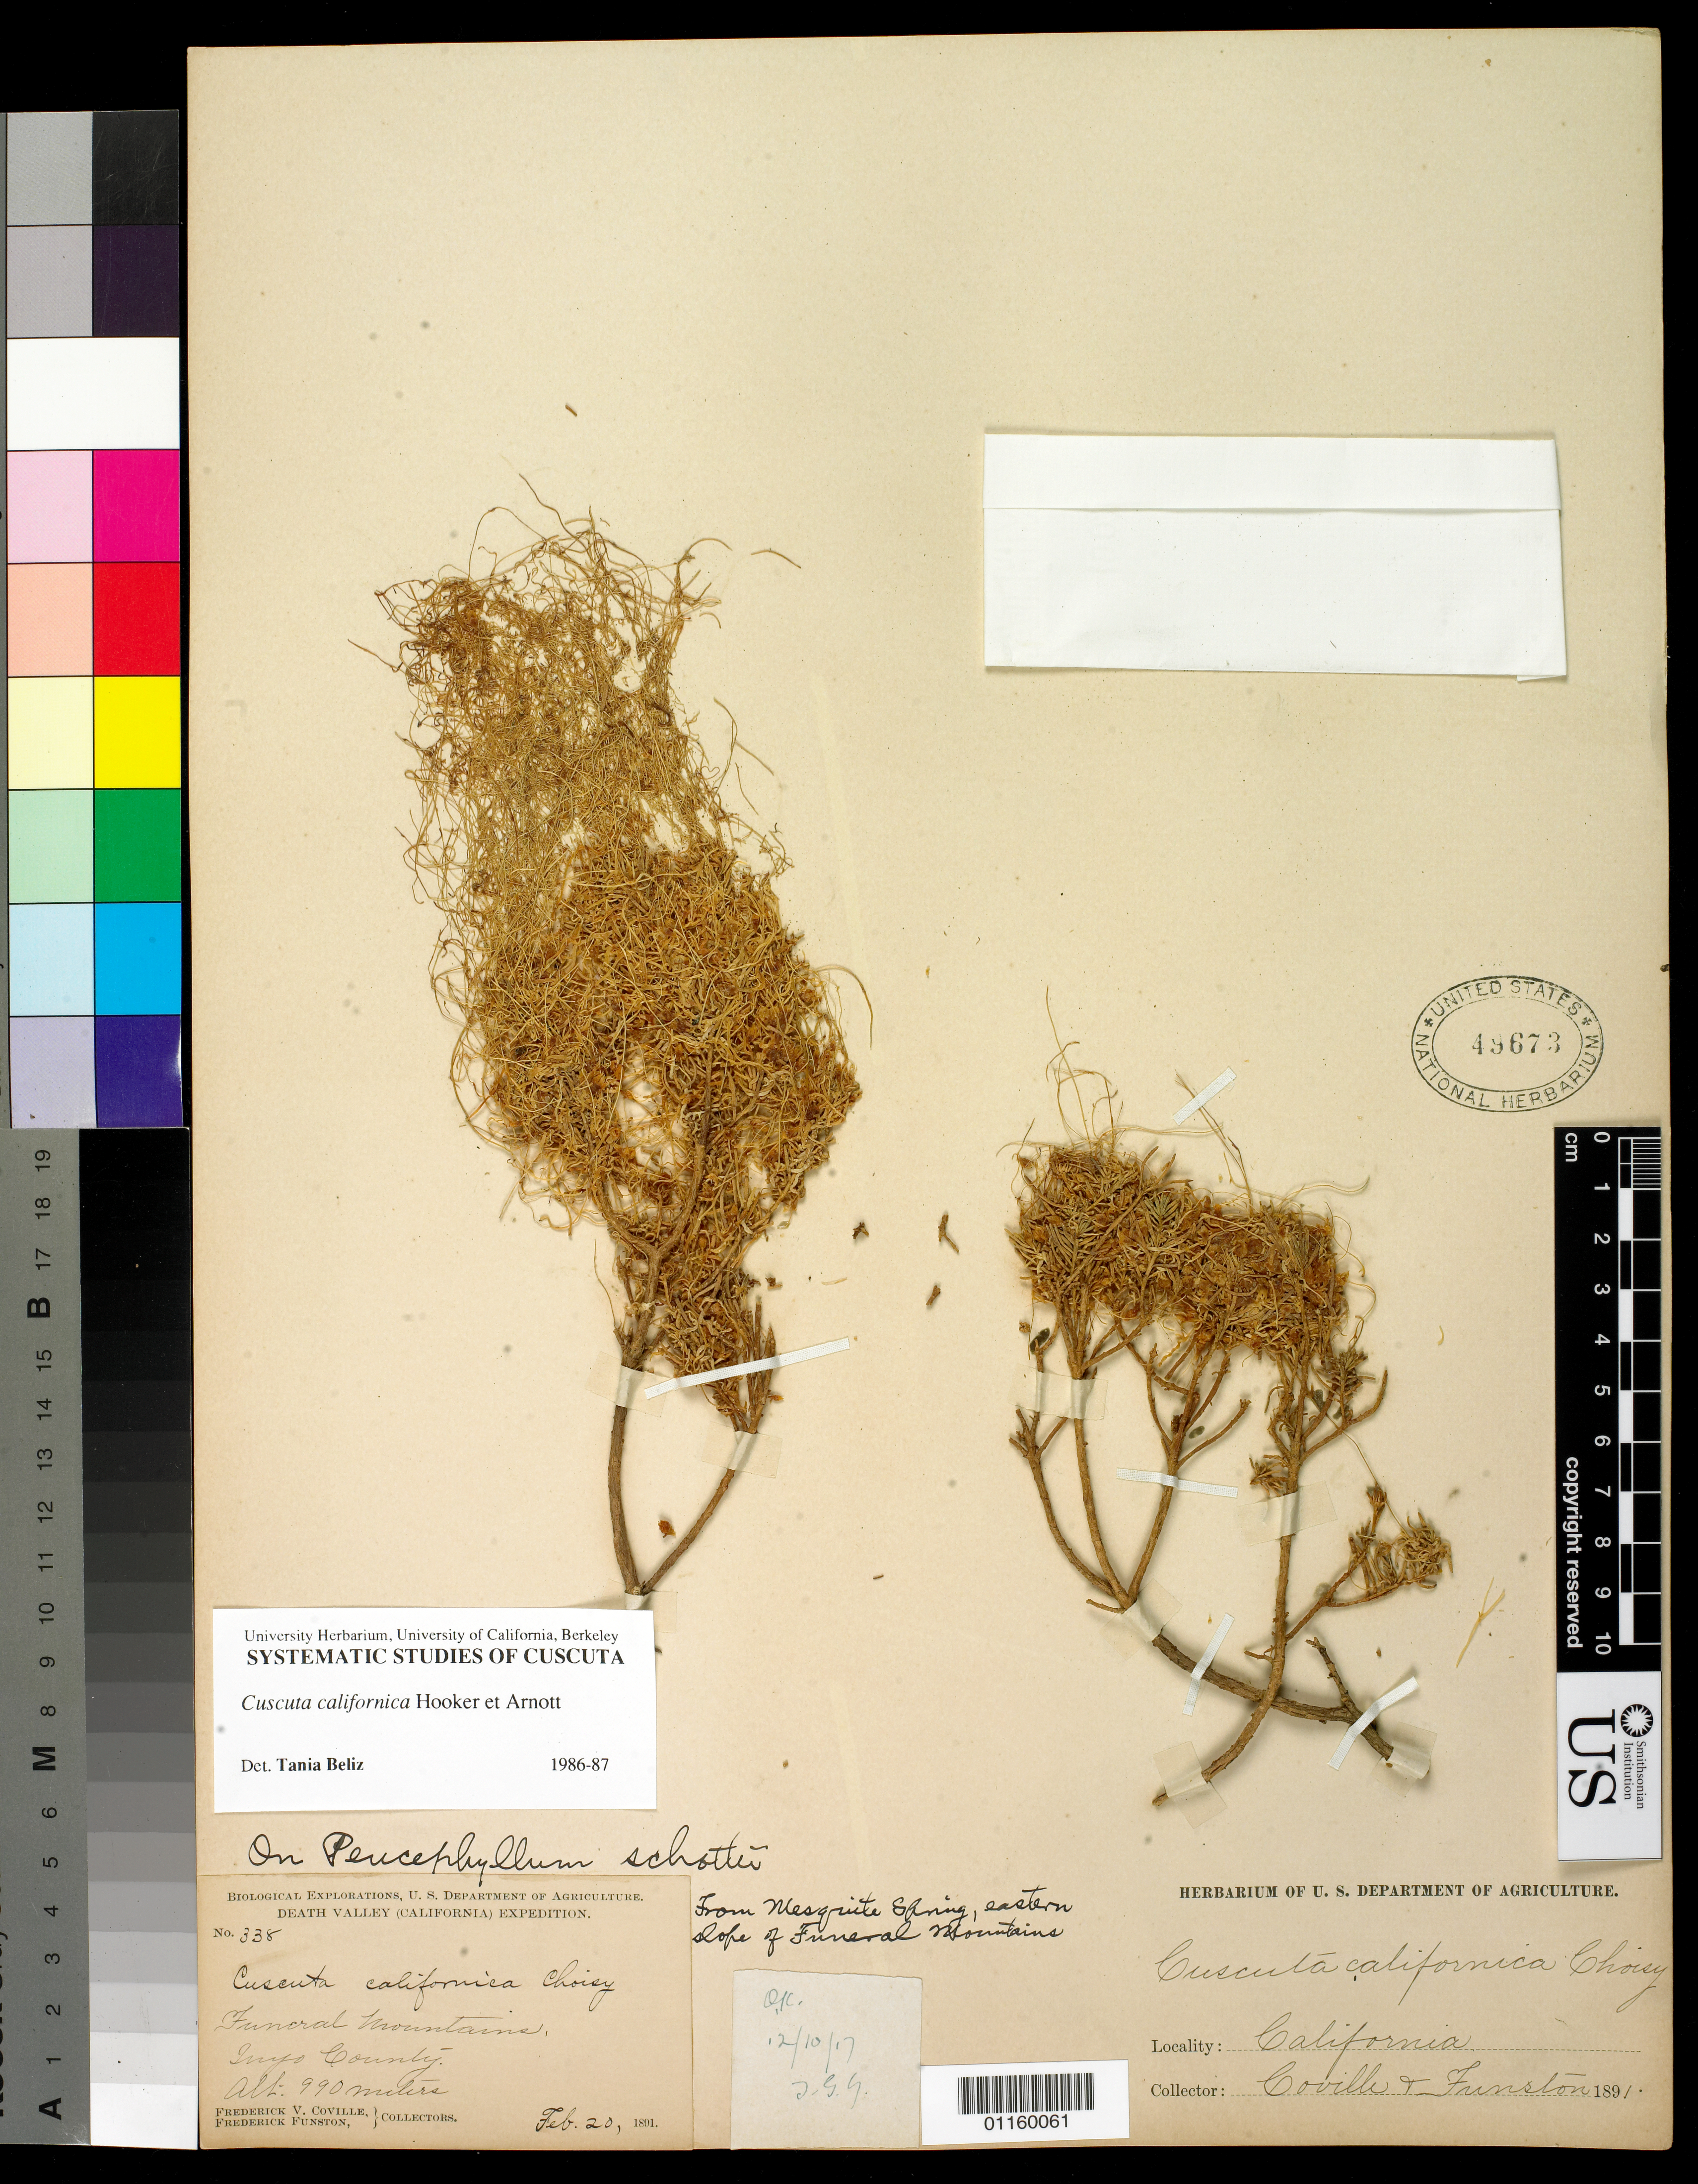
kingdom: Plantae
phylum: Tracheophyta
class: Magnoliopsida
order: Solanales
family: Convolvulaceae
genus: Cuscuta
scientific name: Cuscuta californica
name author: Hook. & Arn.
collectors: F. V. Coville & F. Funston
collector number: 358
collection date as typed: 20 Feb 1891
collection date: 1891-02-20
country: United States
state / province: California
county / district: Inyo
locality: Funeral Mountains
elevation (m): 990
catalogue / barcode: US 49673